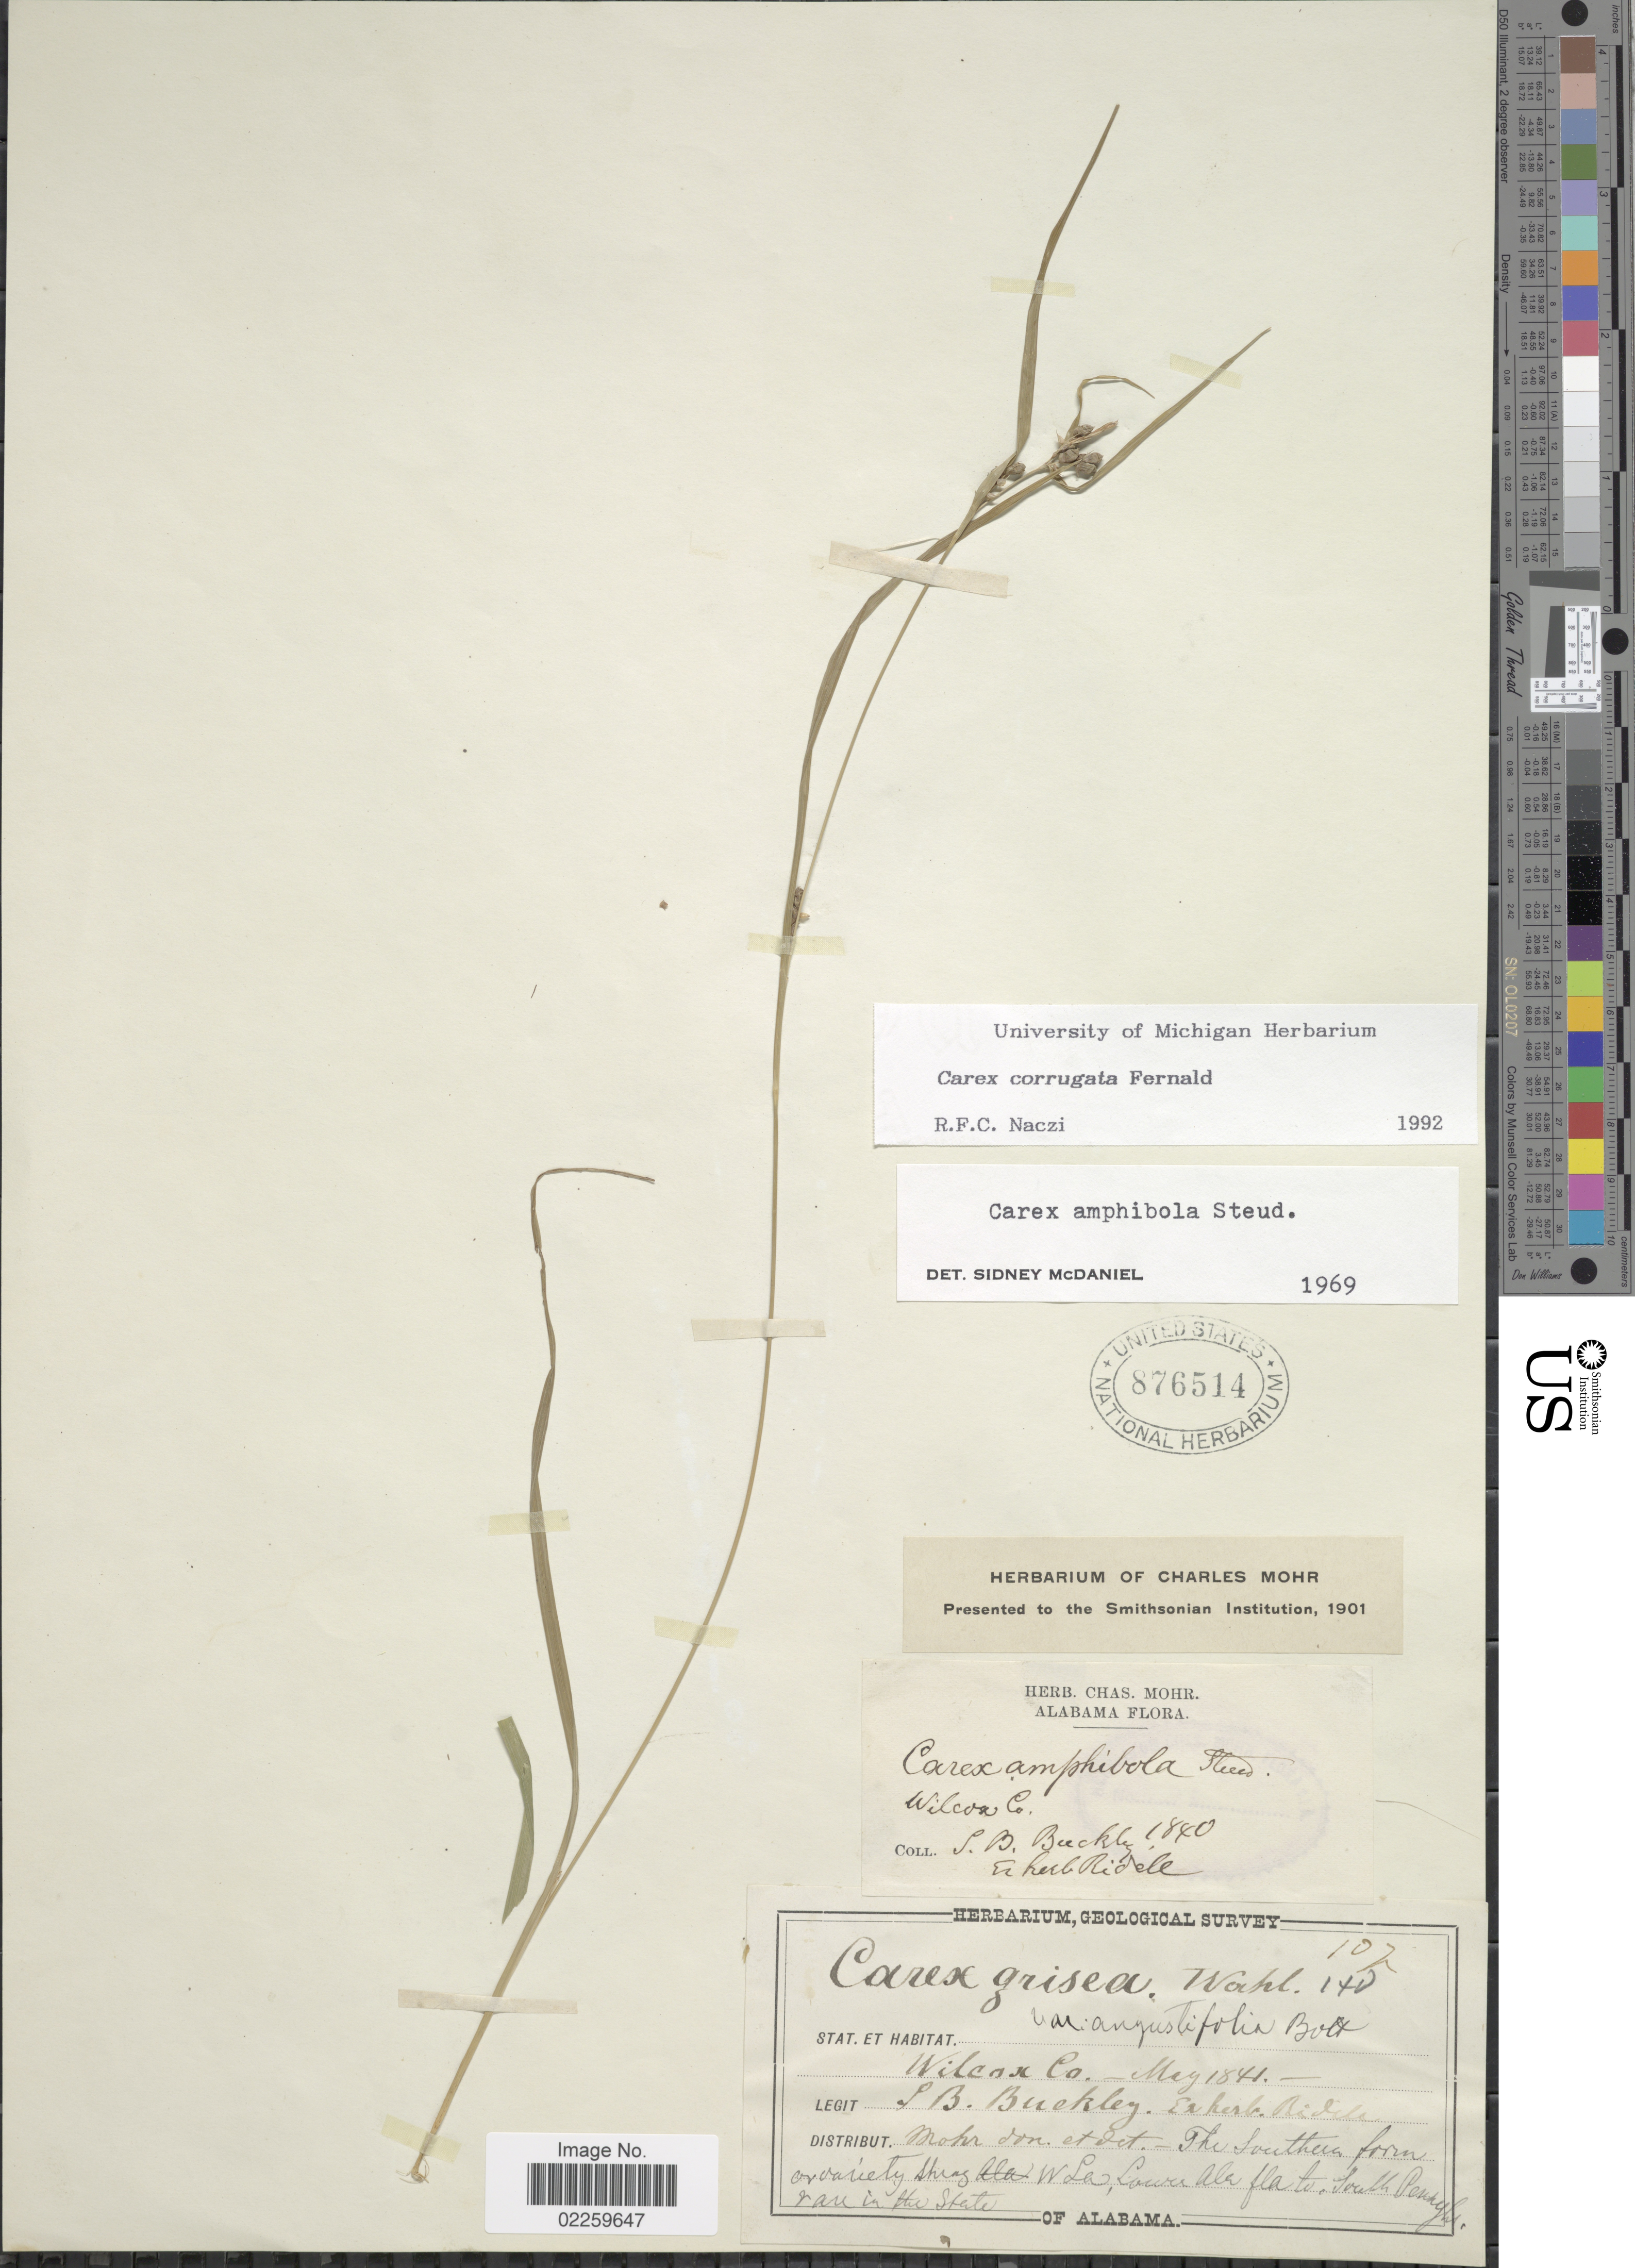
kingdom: Plantae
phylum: Tracheophyta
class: Liliopsida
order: Poales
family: Cyperaceae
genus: Carex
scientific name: Carex corrugata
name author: Fernald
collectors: S. B. Buckley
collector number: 102*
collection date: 1841-05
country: United States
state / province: Alabama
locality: Wilcox Co.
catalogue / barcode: US 876514